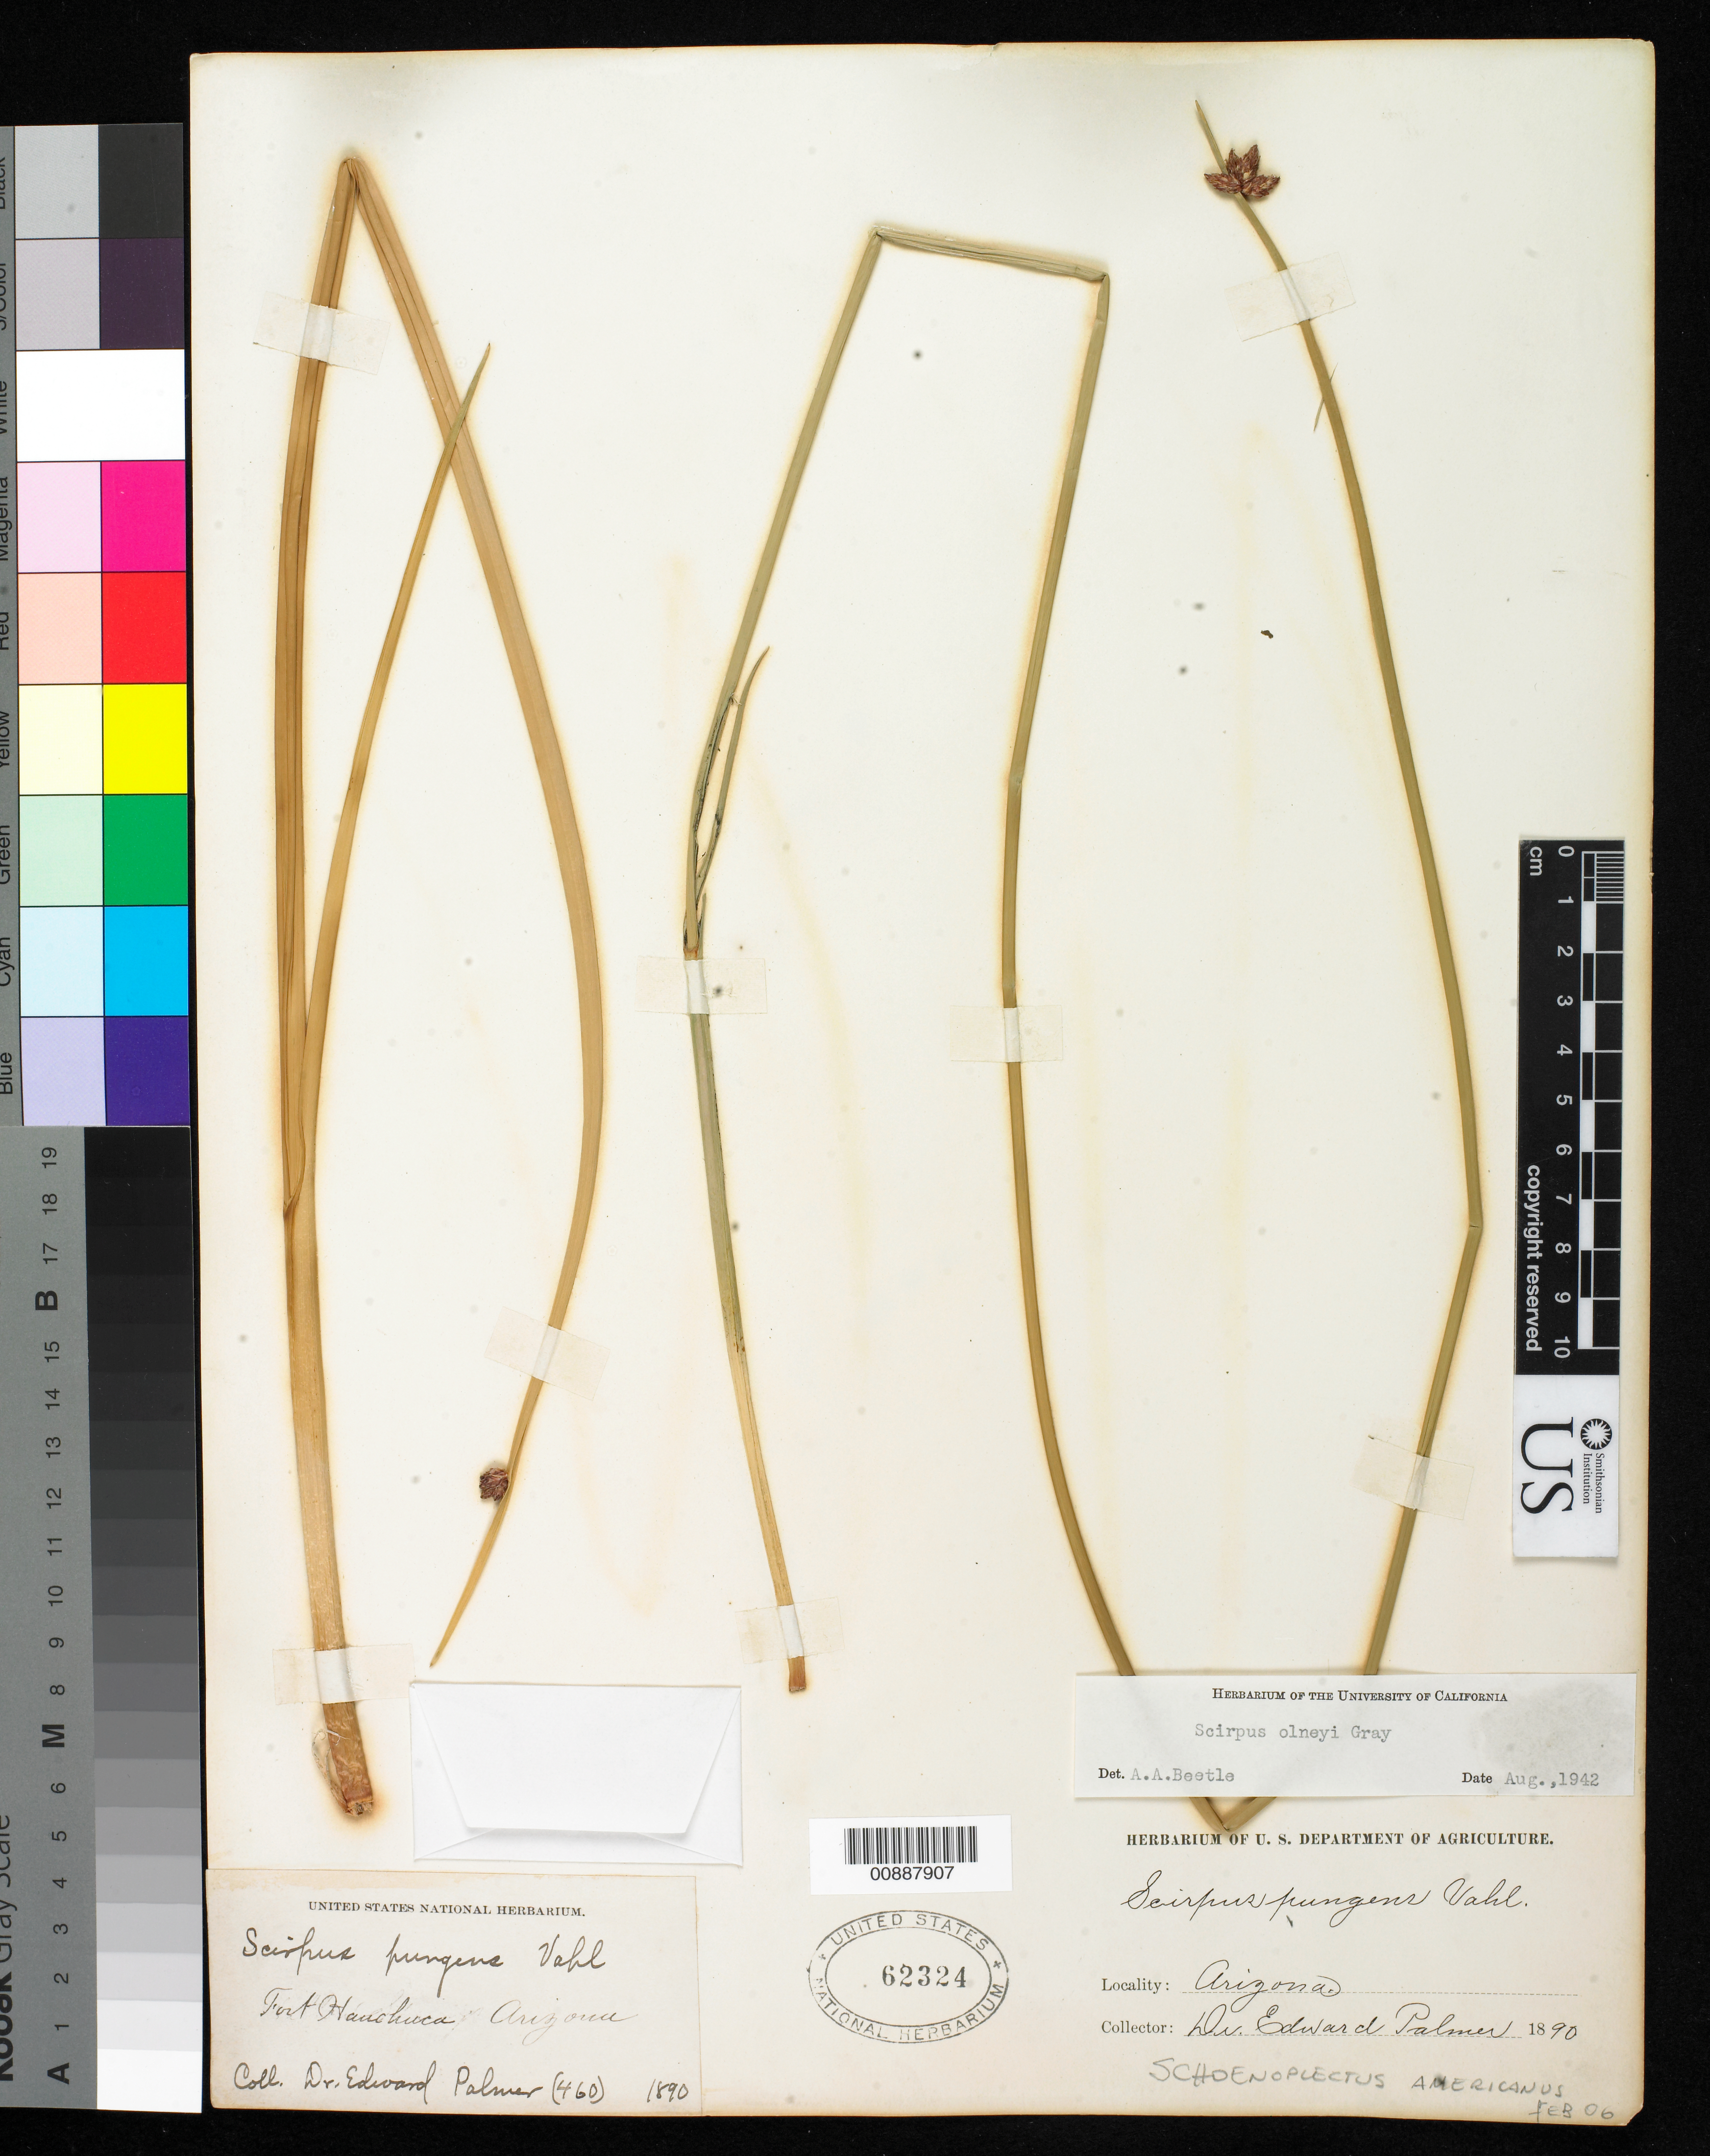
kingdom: Plantae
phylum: Tracheophyta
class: Liliopsida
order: Poales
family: Cyperaceae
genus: Schoenoplectus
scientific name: Schoenoplectus americanus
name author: (Pers.) Volkart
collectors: E. Palmer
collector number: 460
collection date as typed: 1890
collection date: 1890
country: United States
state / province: Arizona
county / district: Cochise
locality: Fort Huachuca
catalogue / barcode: US 62324